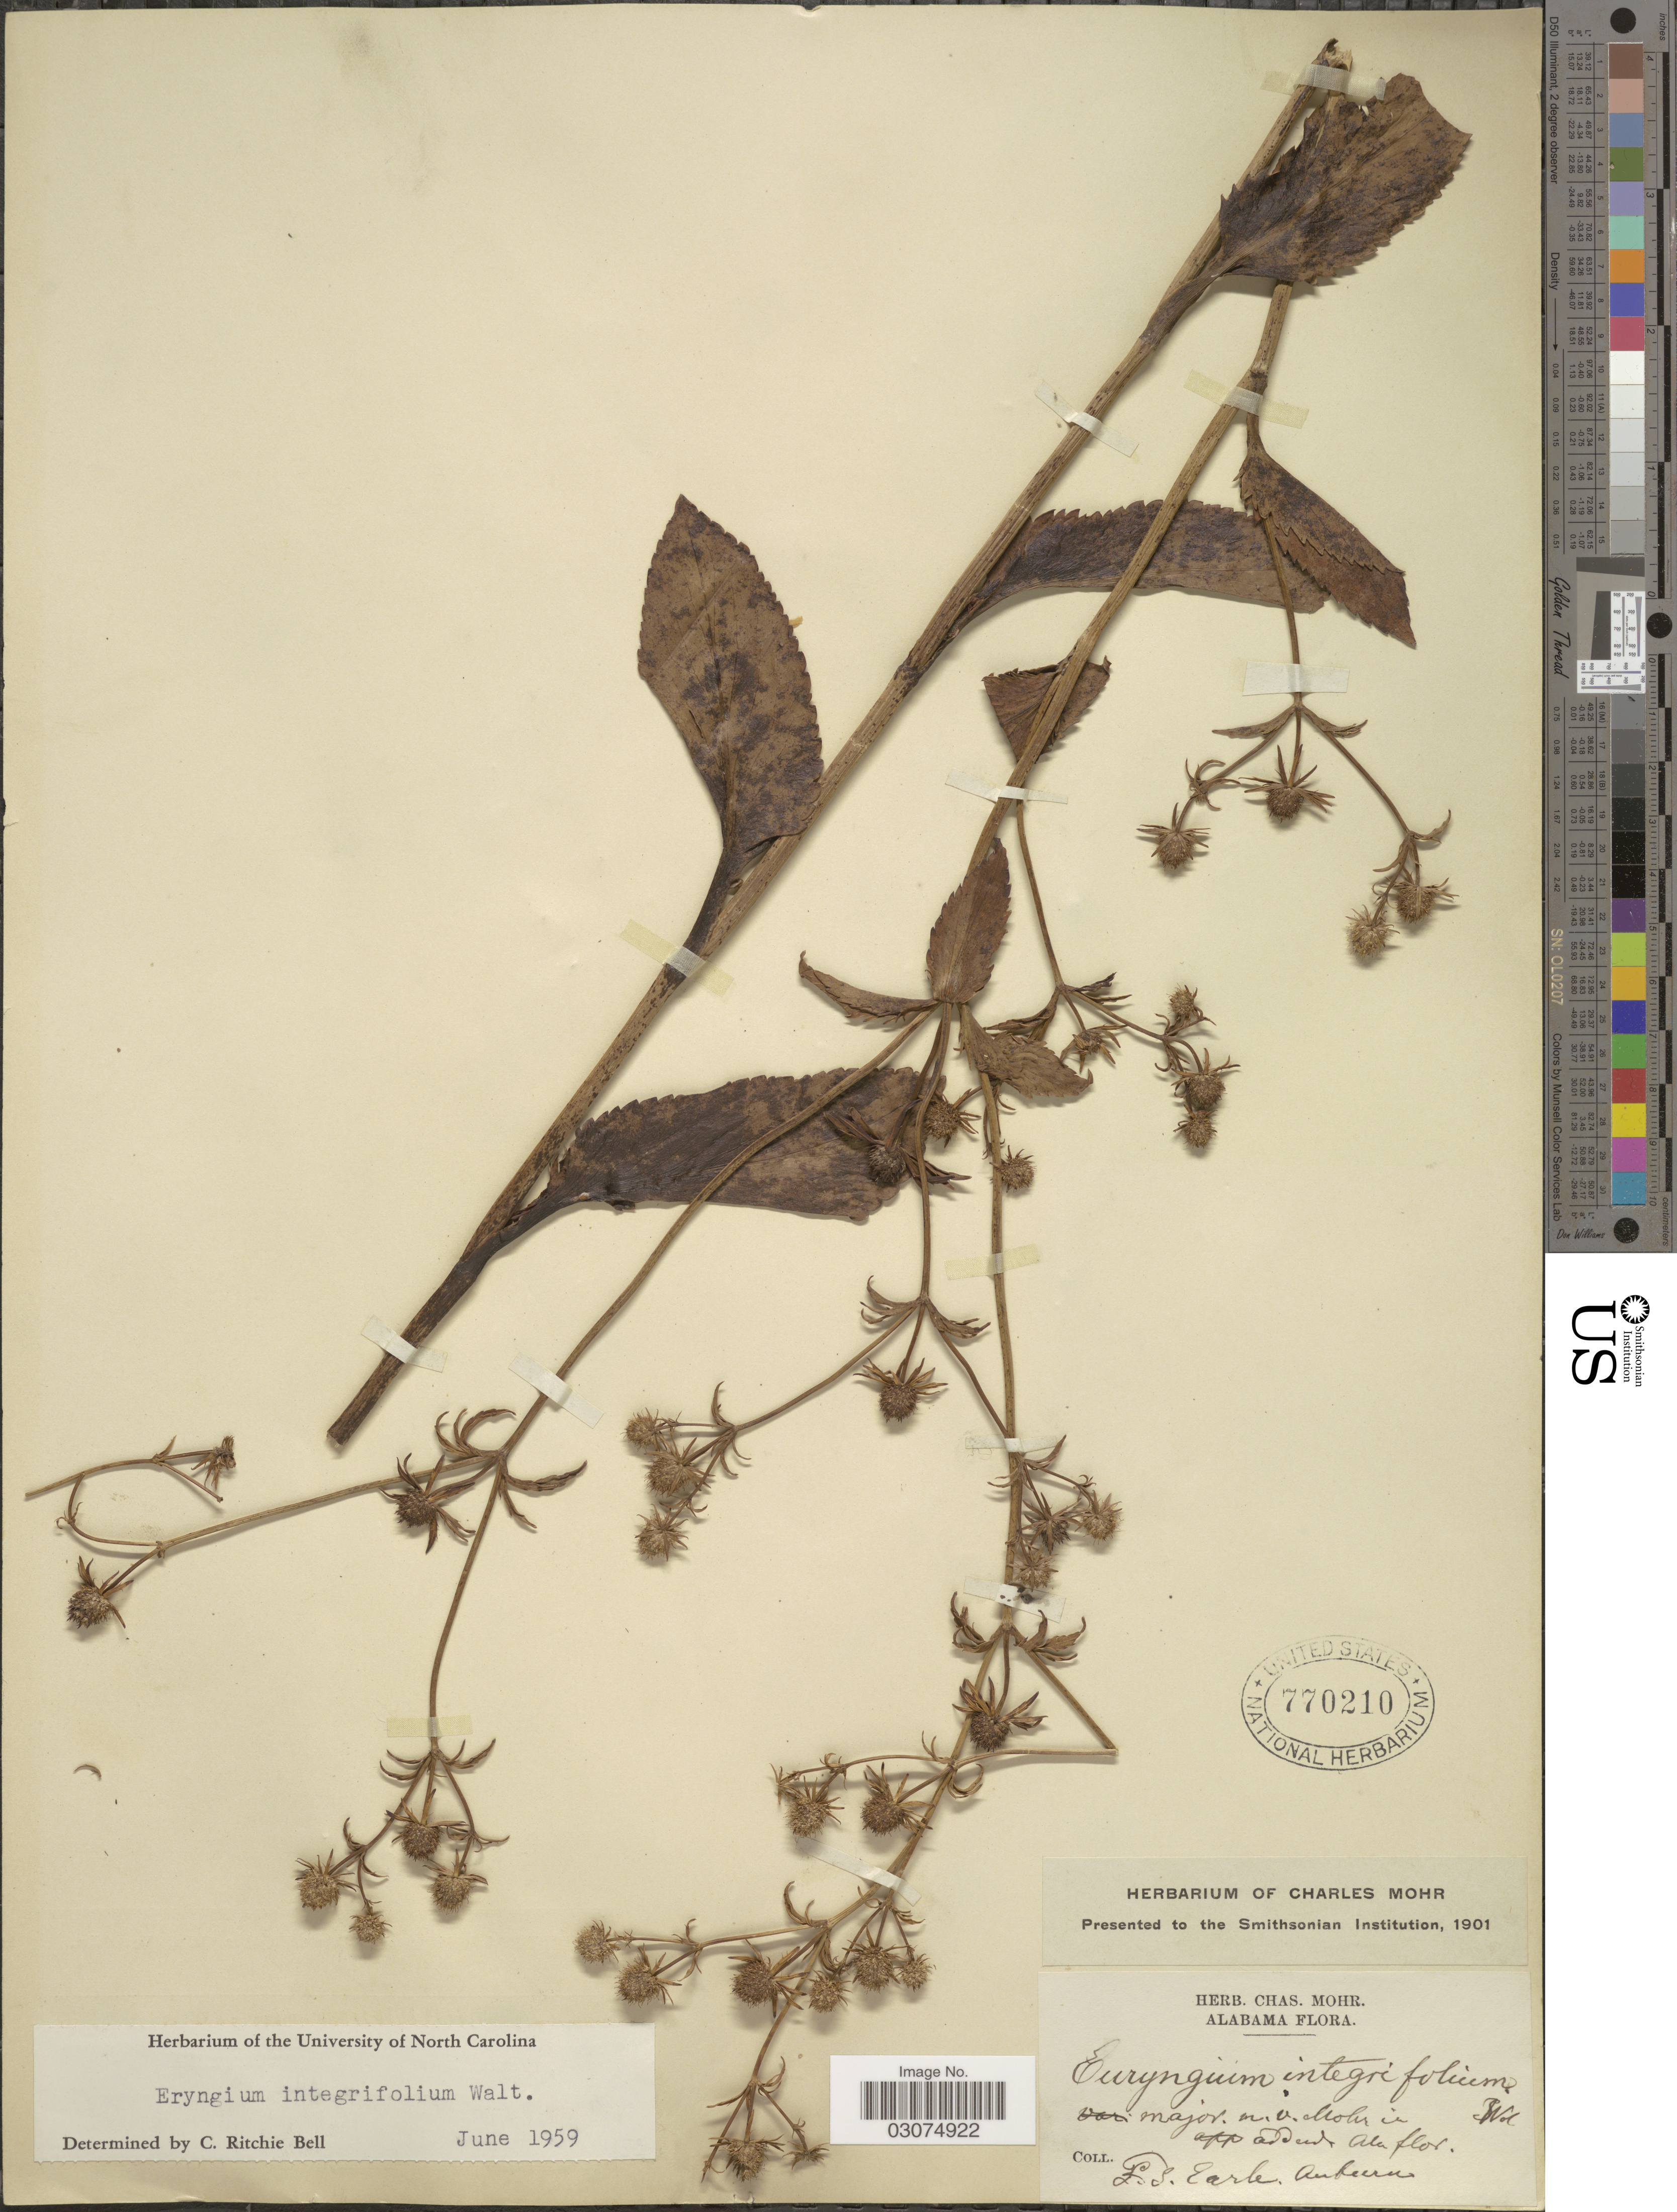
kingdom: Plantae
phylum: Tracheophyta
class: Magnoliopsida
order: Apiales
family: Apiaceae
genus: Eryngium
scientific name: Eryngium integrifolium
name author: Walter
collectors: F. S. Earle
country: United States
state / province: Alabama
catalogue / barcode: US 770210